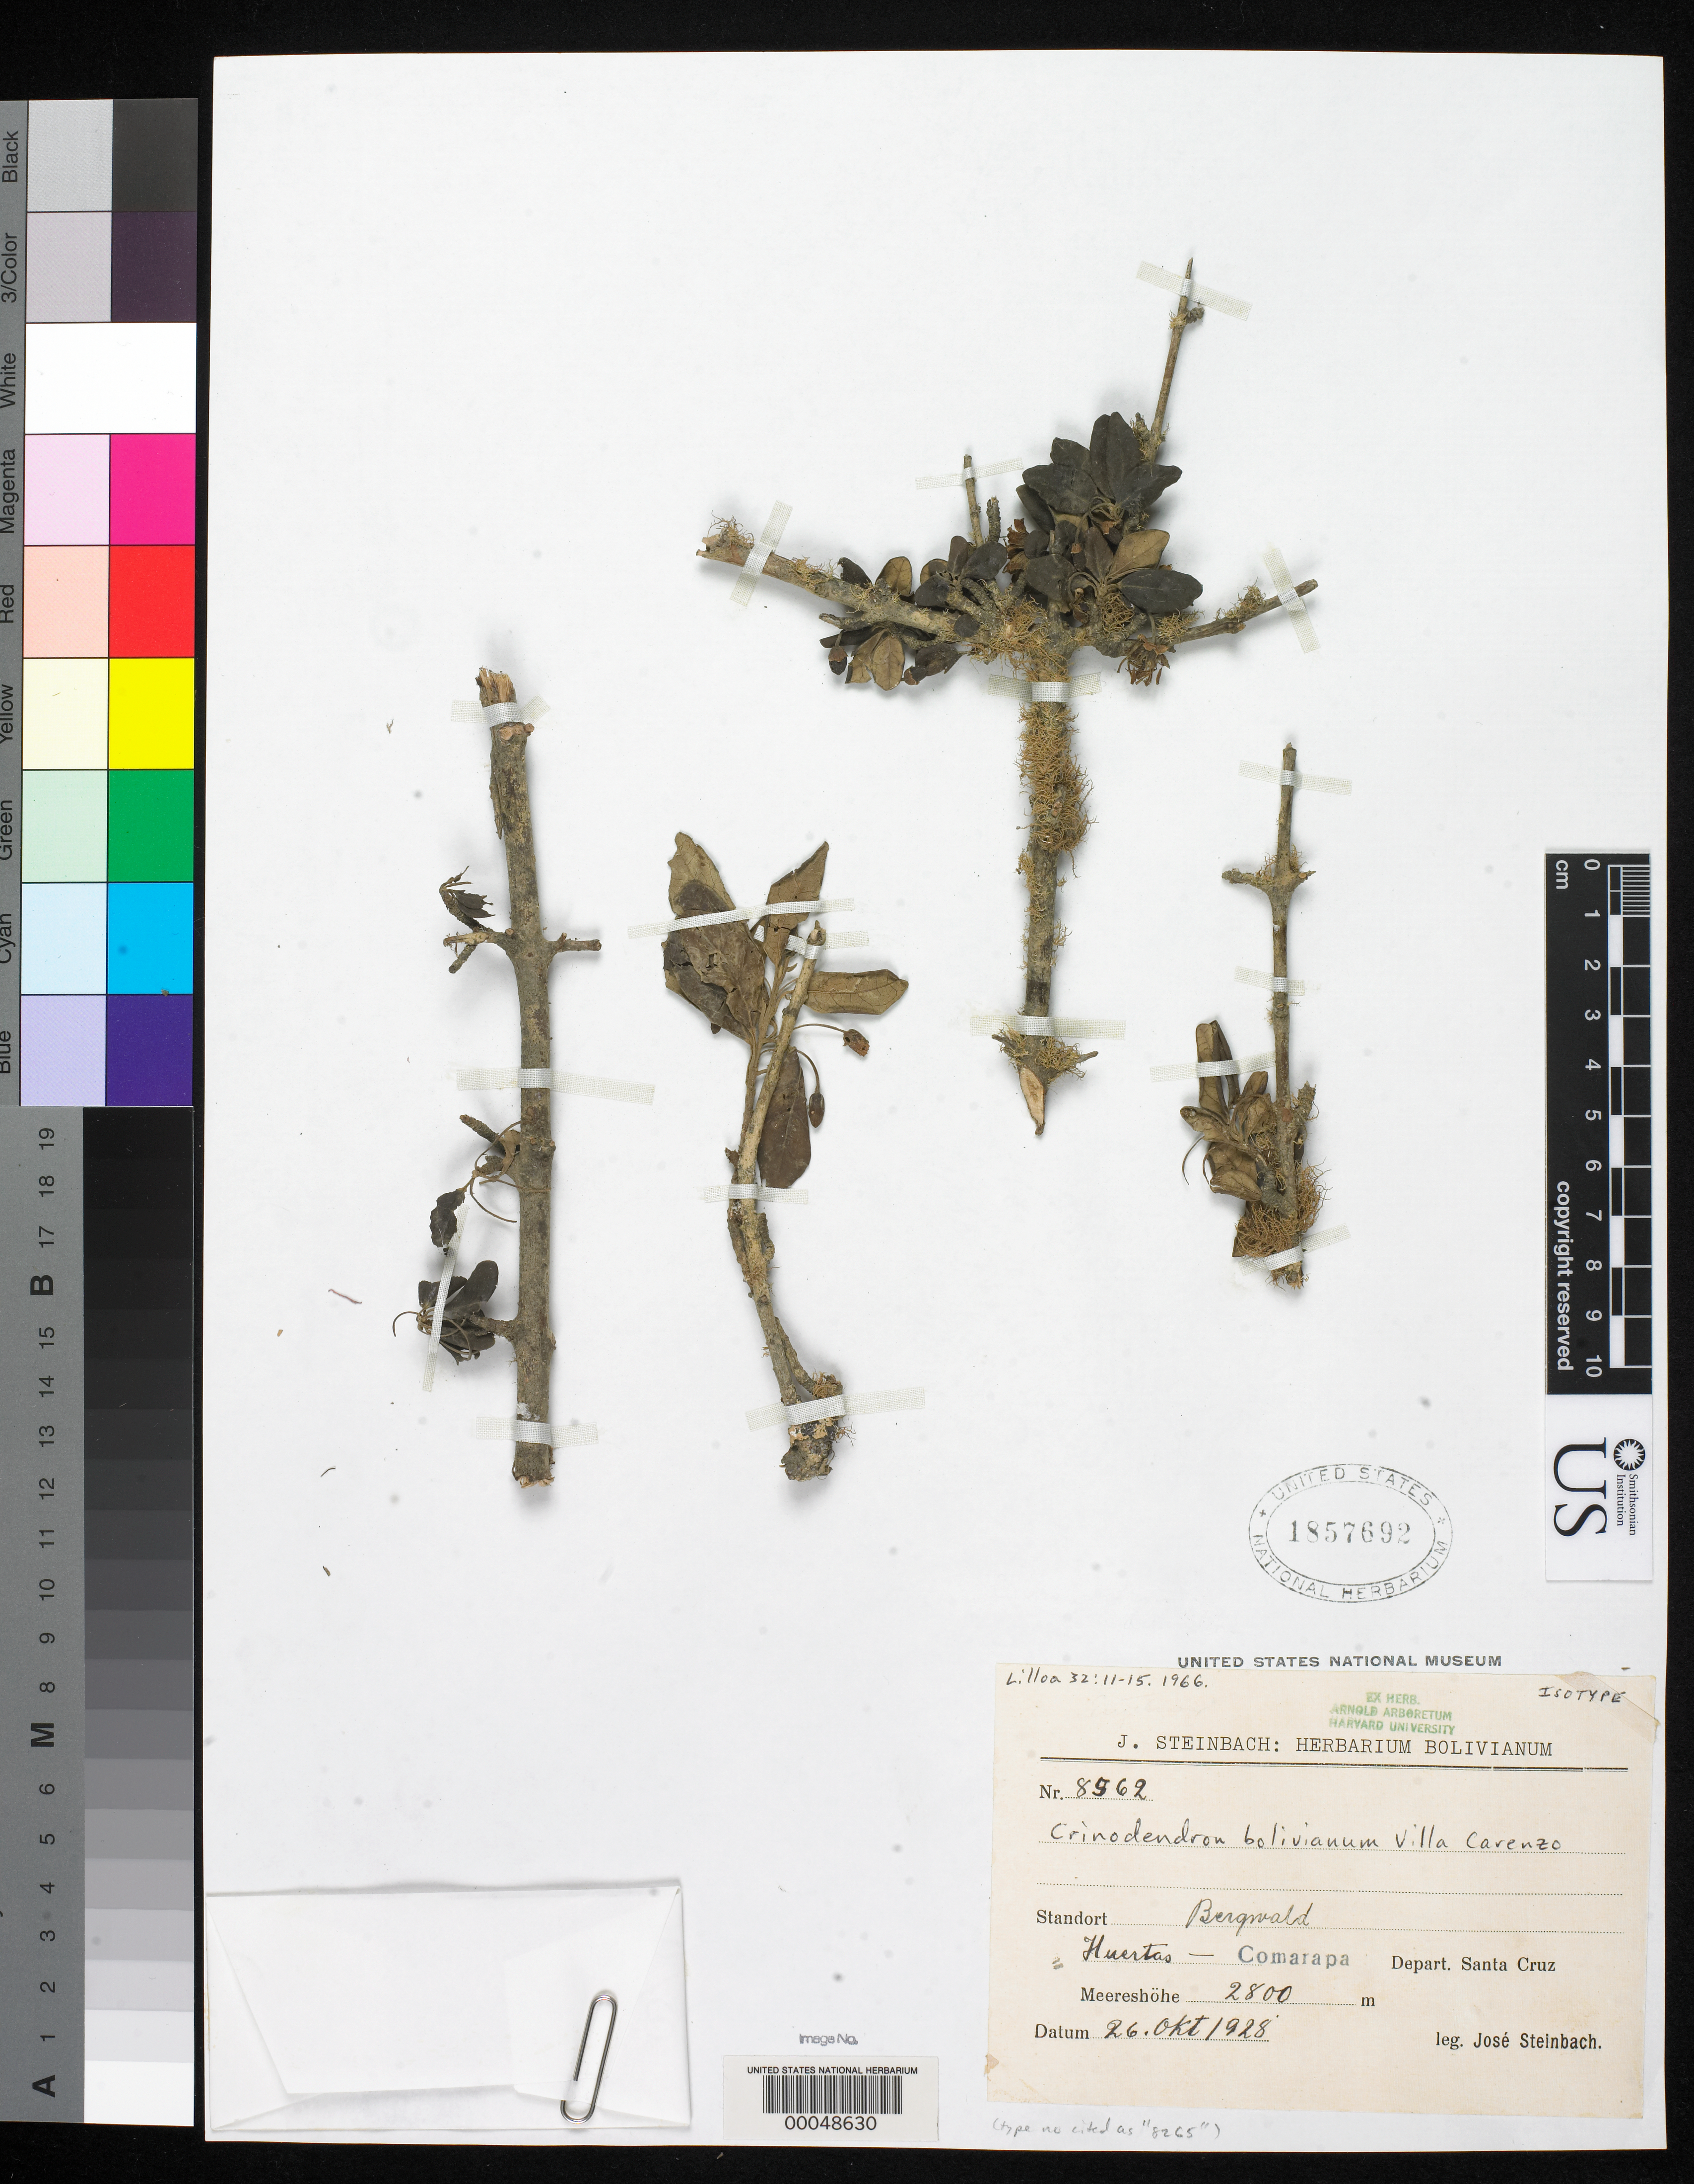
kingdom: Plantae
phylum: Tracheophyta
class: Magnoliopsida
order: Oxalidales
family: Elaeocarpaceae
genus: Crinodendron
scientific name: Crinodendron bolivianum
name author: Villa-Carenzo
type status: Isotype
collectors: J. Steinbach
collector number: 8562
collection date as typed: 26 Oct 1928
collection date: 1928-10-26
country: Bolivia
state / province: Santa Cruz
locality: Huertas - Comarapa.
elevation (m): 2800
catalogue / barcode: US 1857692